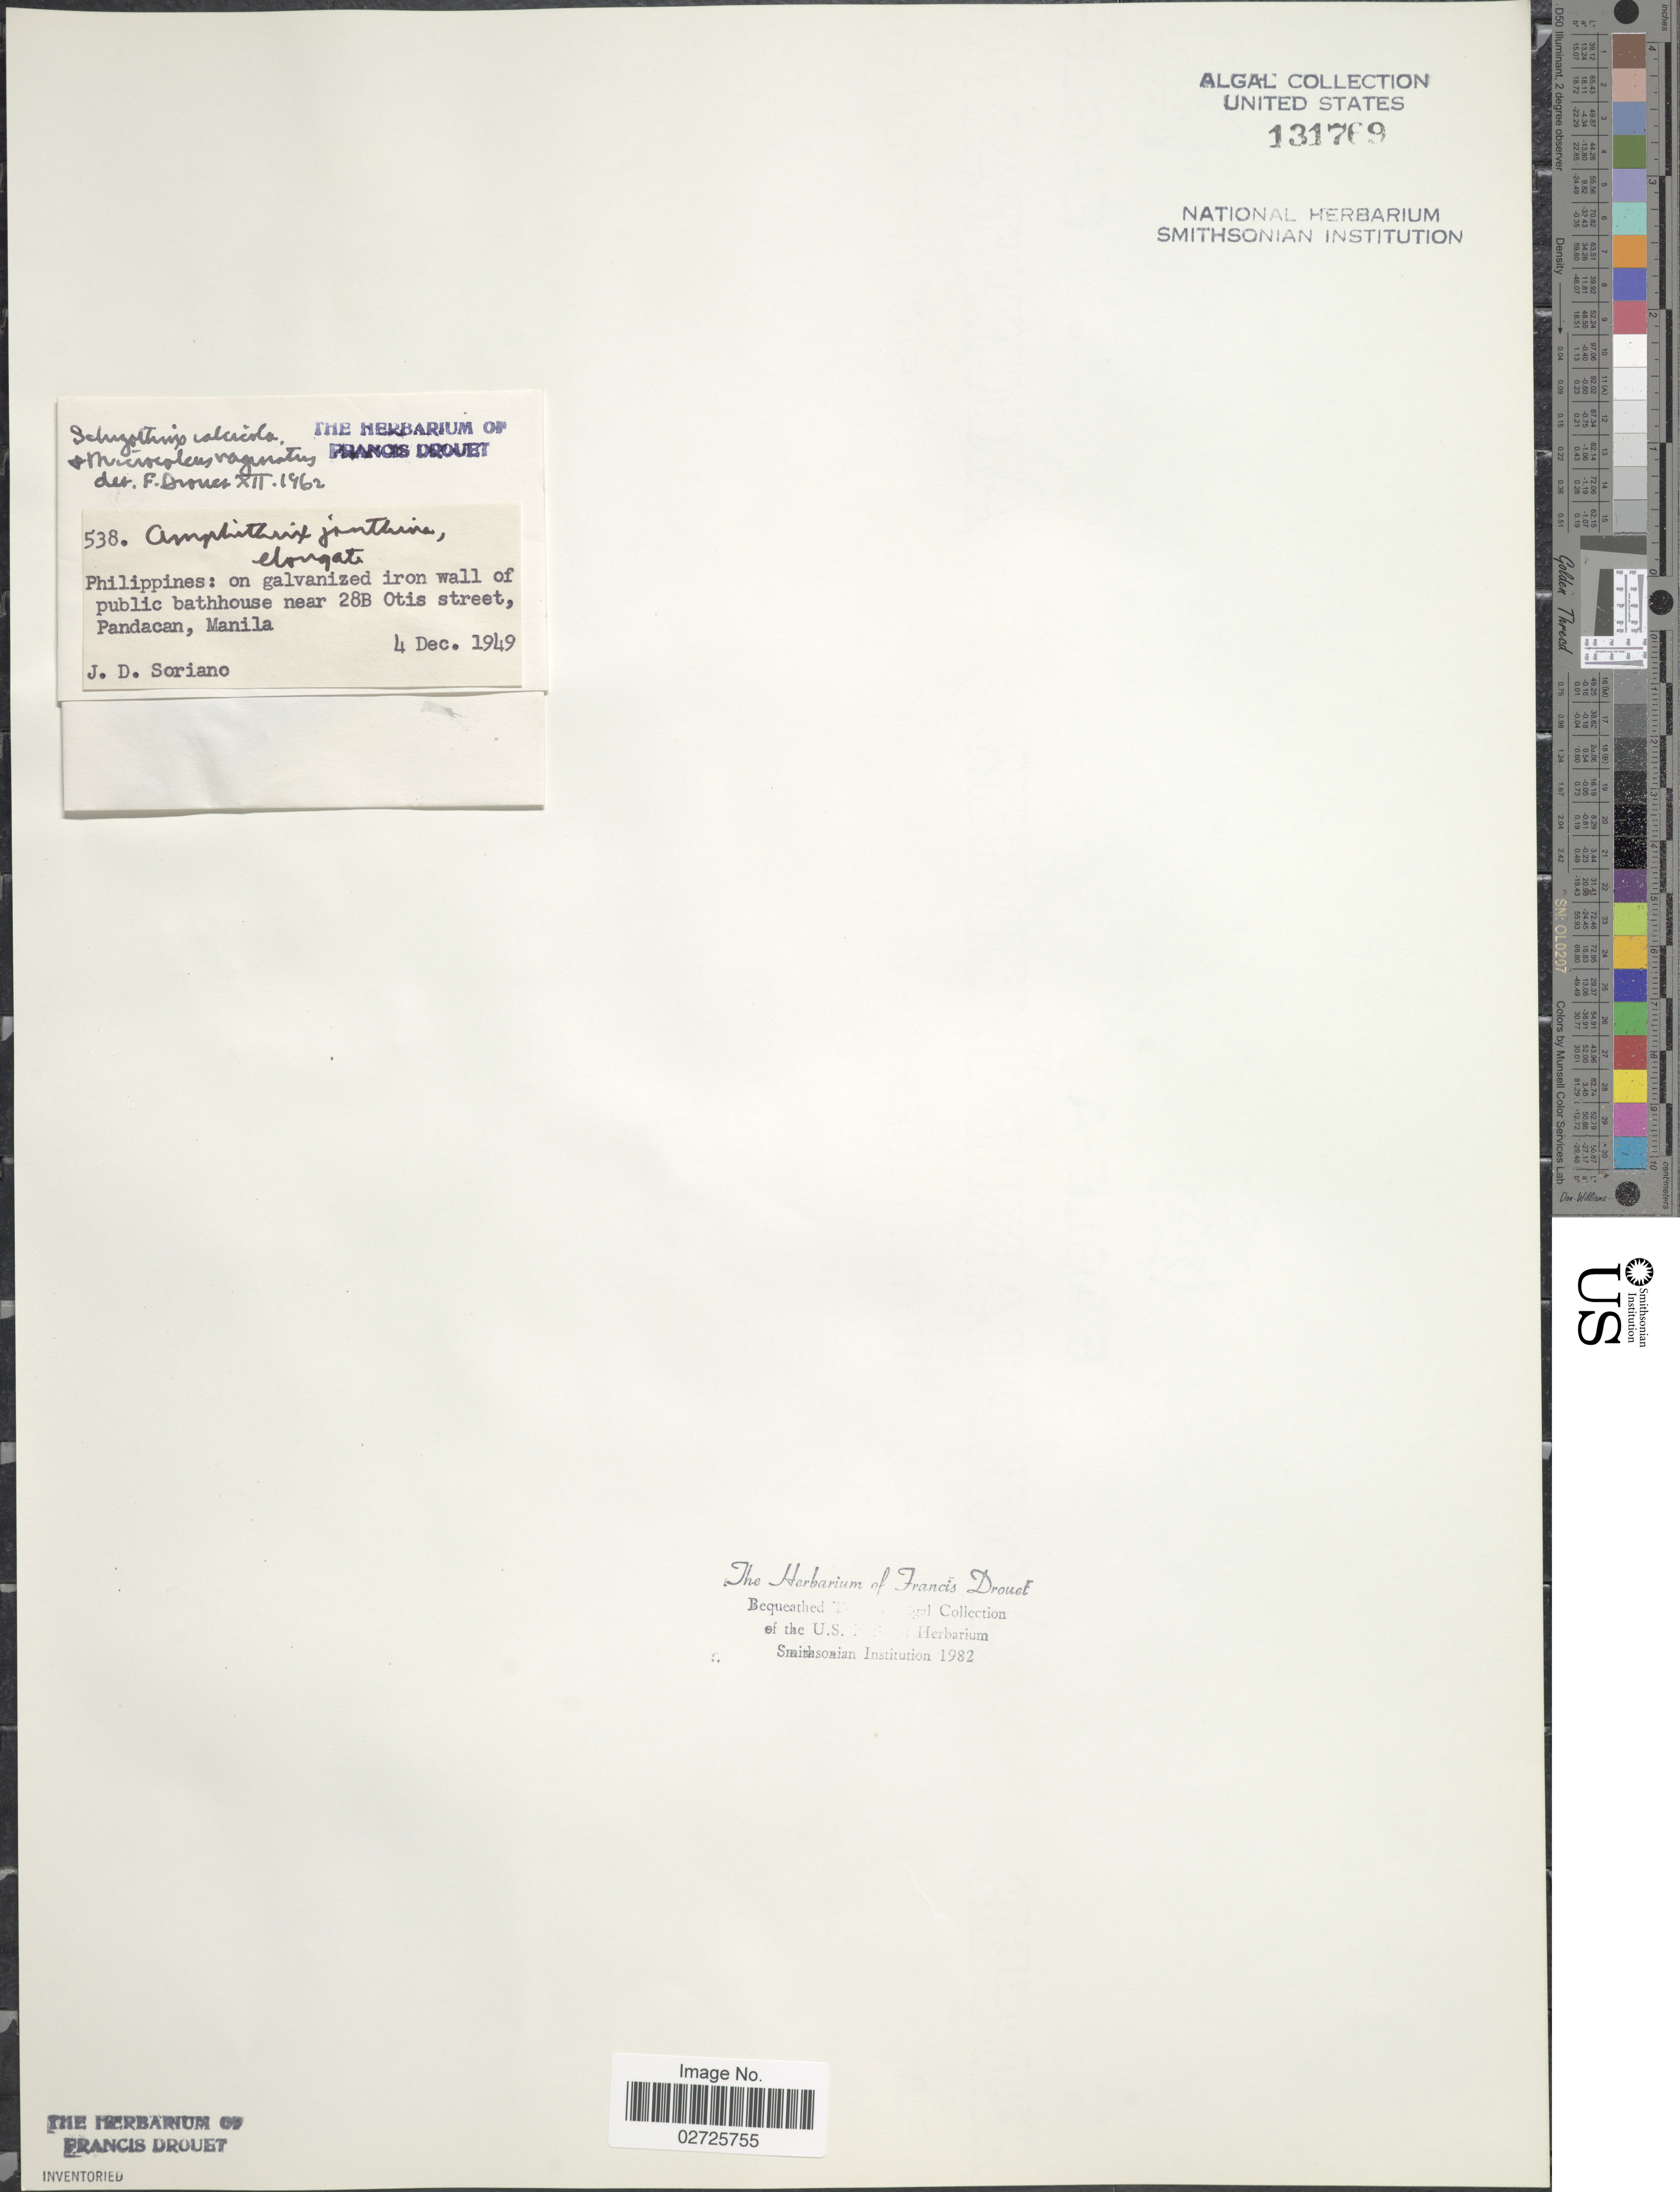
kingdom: Bacteria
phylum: Cyanobacteria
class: Cyanobacteriia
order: Leptolyngbyales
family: Trichocoleusaceae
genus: Schizothrix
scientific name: Schizothrix calcicola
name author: Gomont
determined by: Drouet, F. E.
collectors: J. Soriano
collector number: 538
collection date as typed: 04 Dec 1949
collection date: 1949-12-04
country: Philippines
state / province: National Capital Region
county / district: Manila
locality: Manila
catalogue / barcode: US 131769